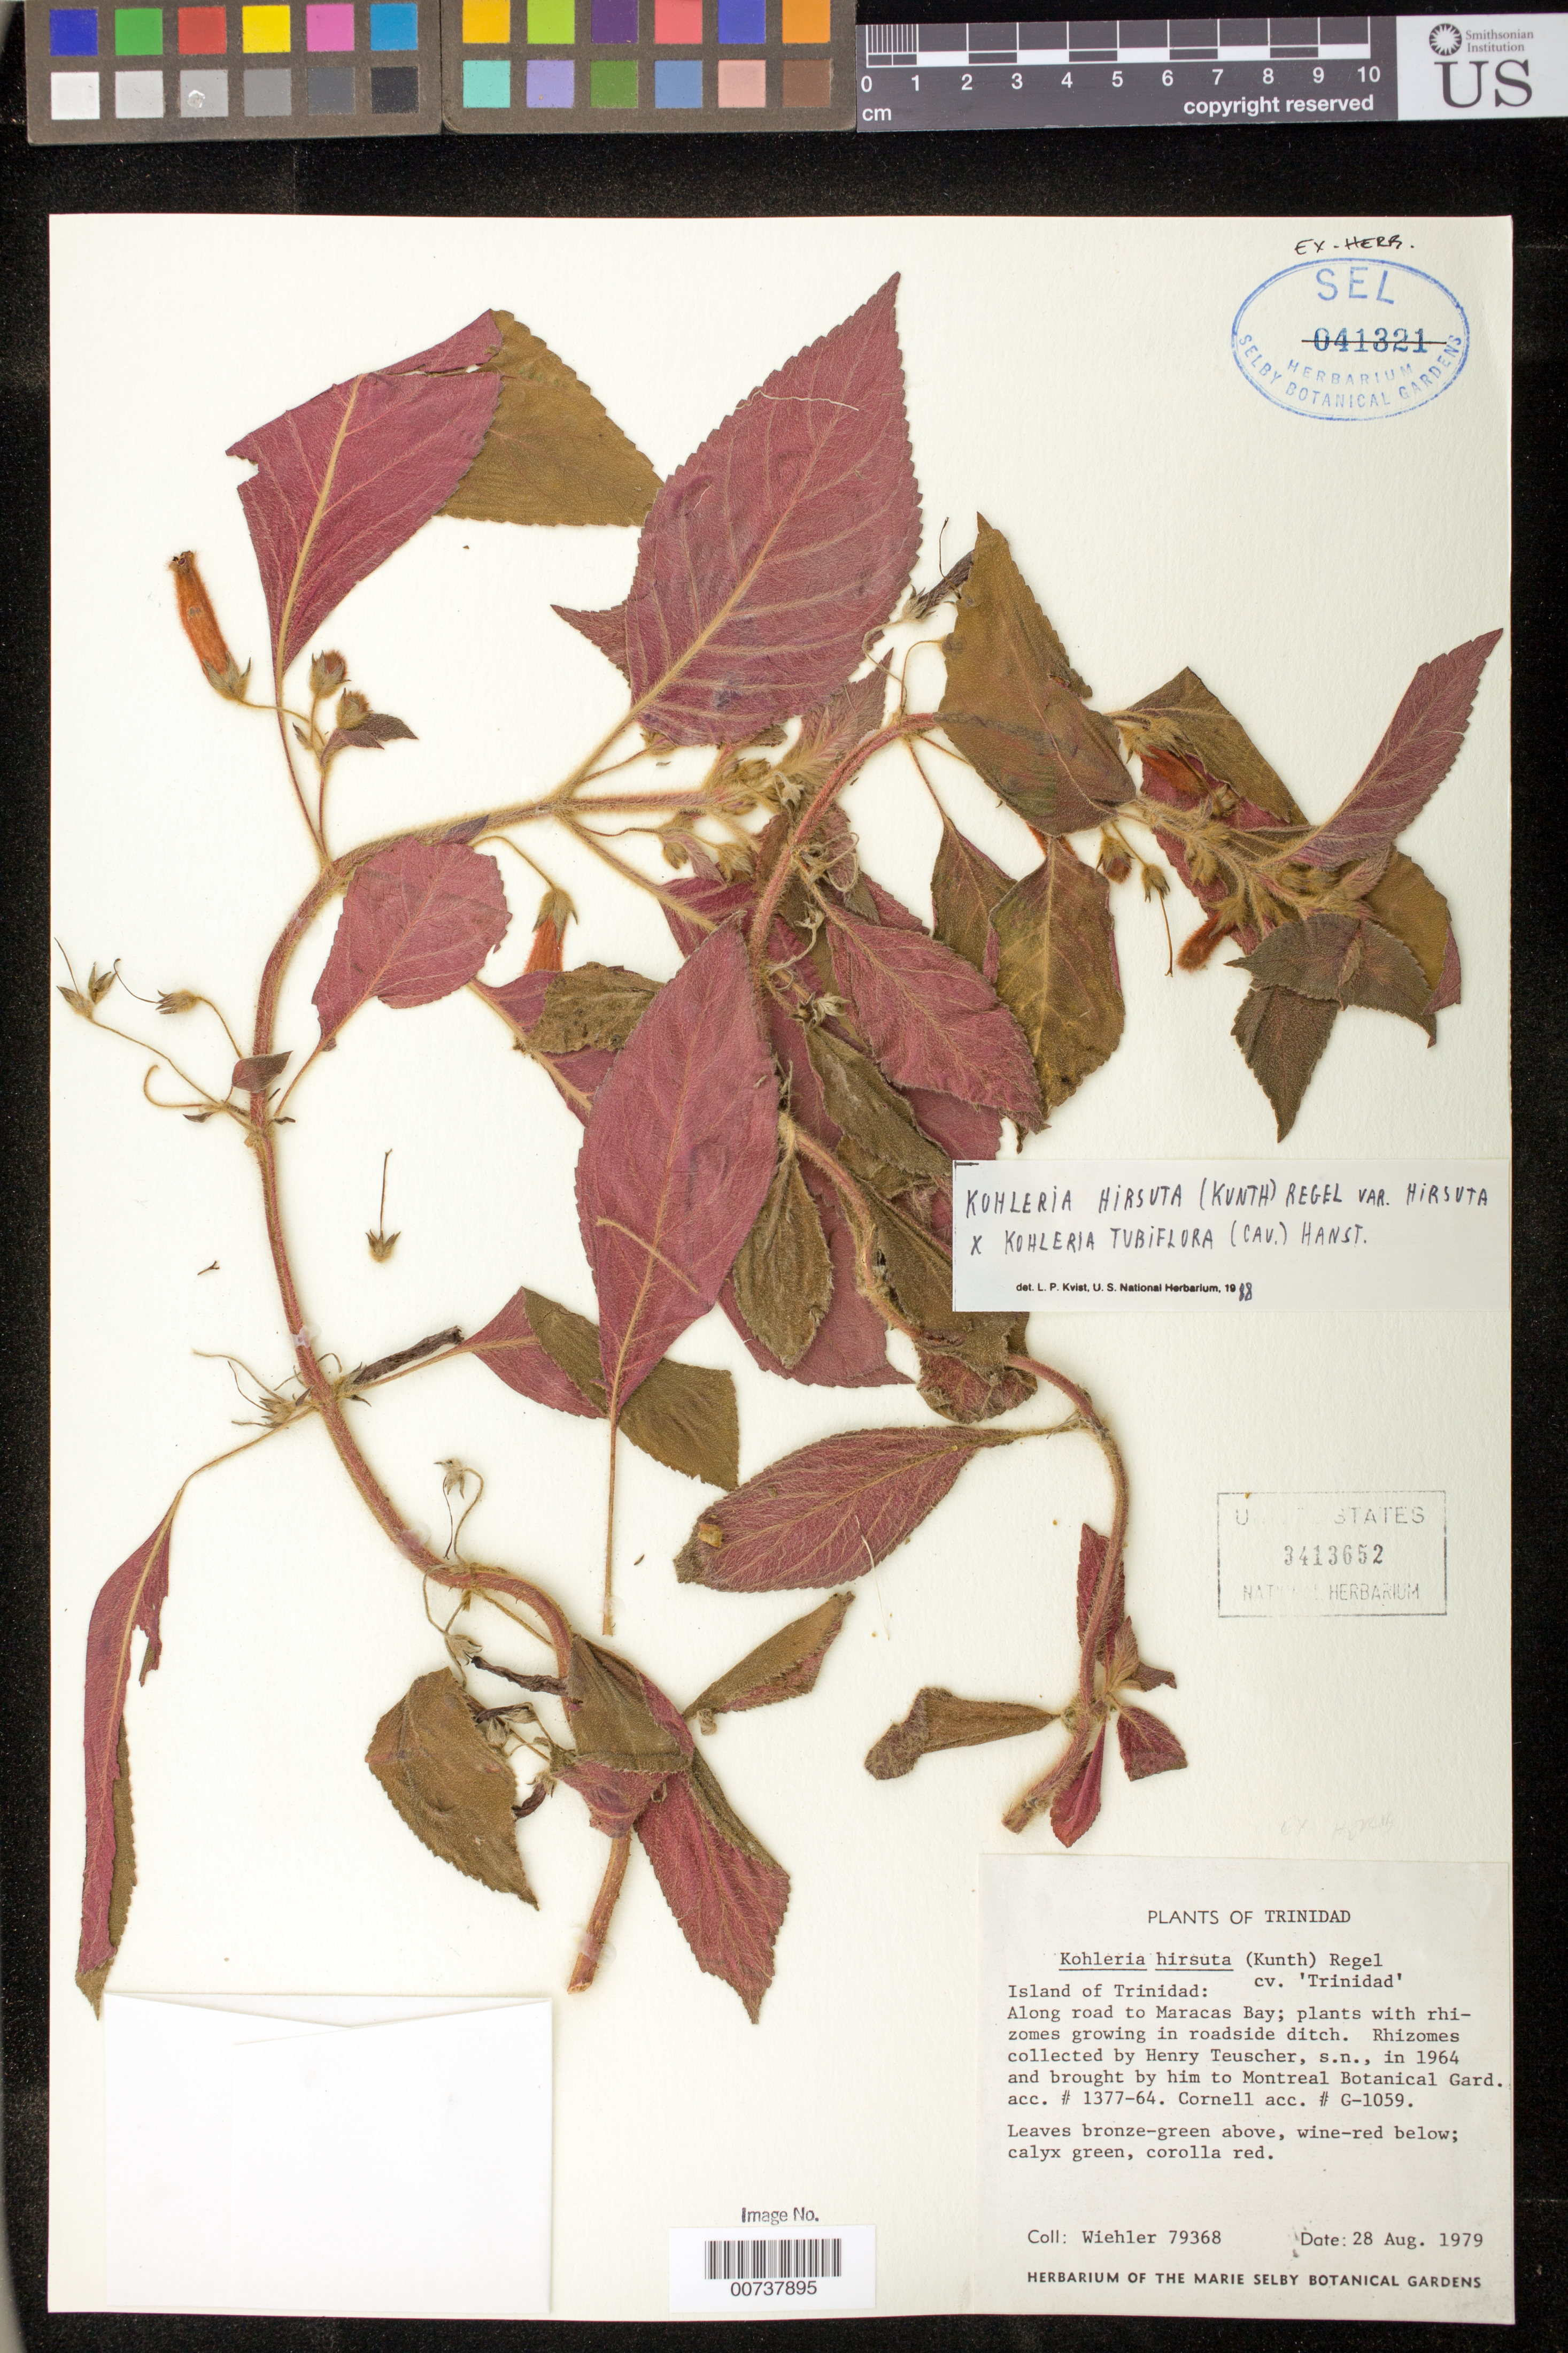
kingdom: Plantae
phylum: Tracheophyta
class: Magnoliopsida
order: Lamiales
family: Gesneriaceae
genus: Kohleria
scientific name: Kohleria 'Trinidad'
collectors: H. J. Wiehler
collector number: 79368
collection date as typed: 28 Aug 1979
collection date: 1979-08-28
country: Trinidad and Tobago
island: Trinidad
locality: Cult. Marie Selby Bot. Gard., Sarasota, FL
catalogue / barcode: US 3413652